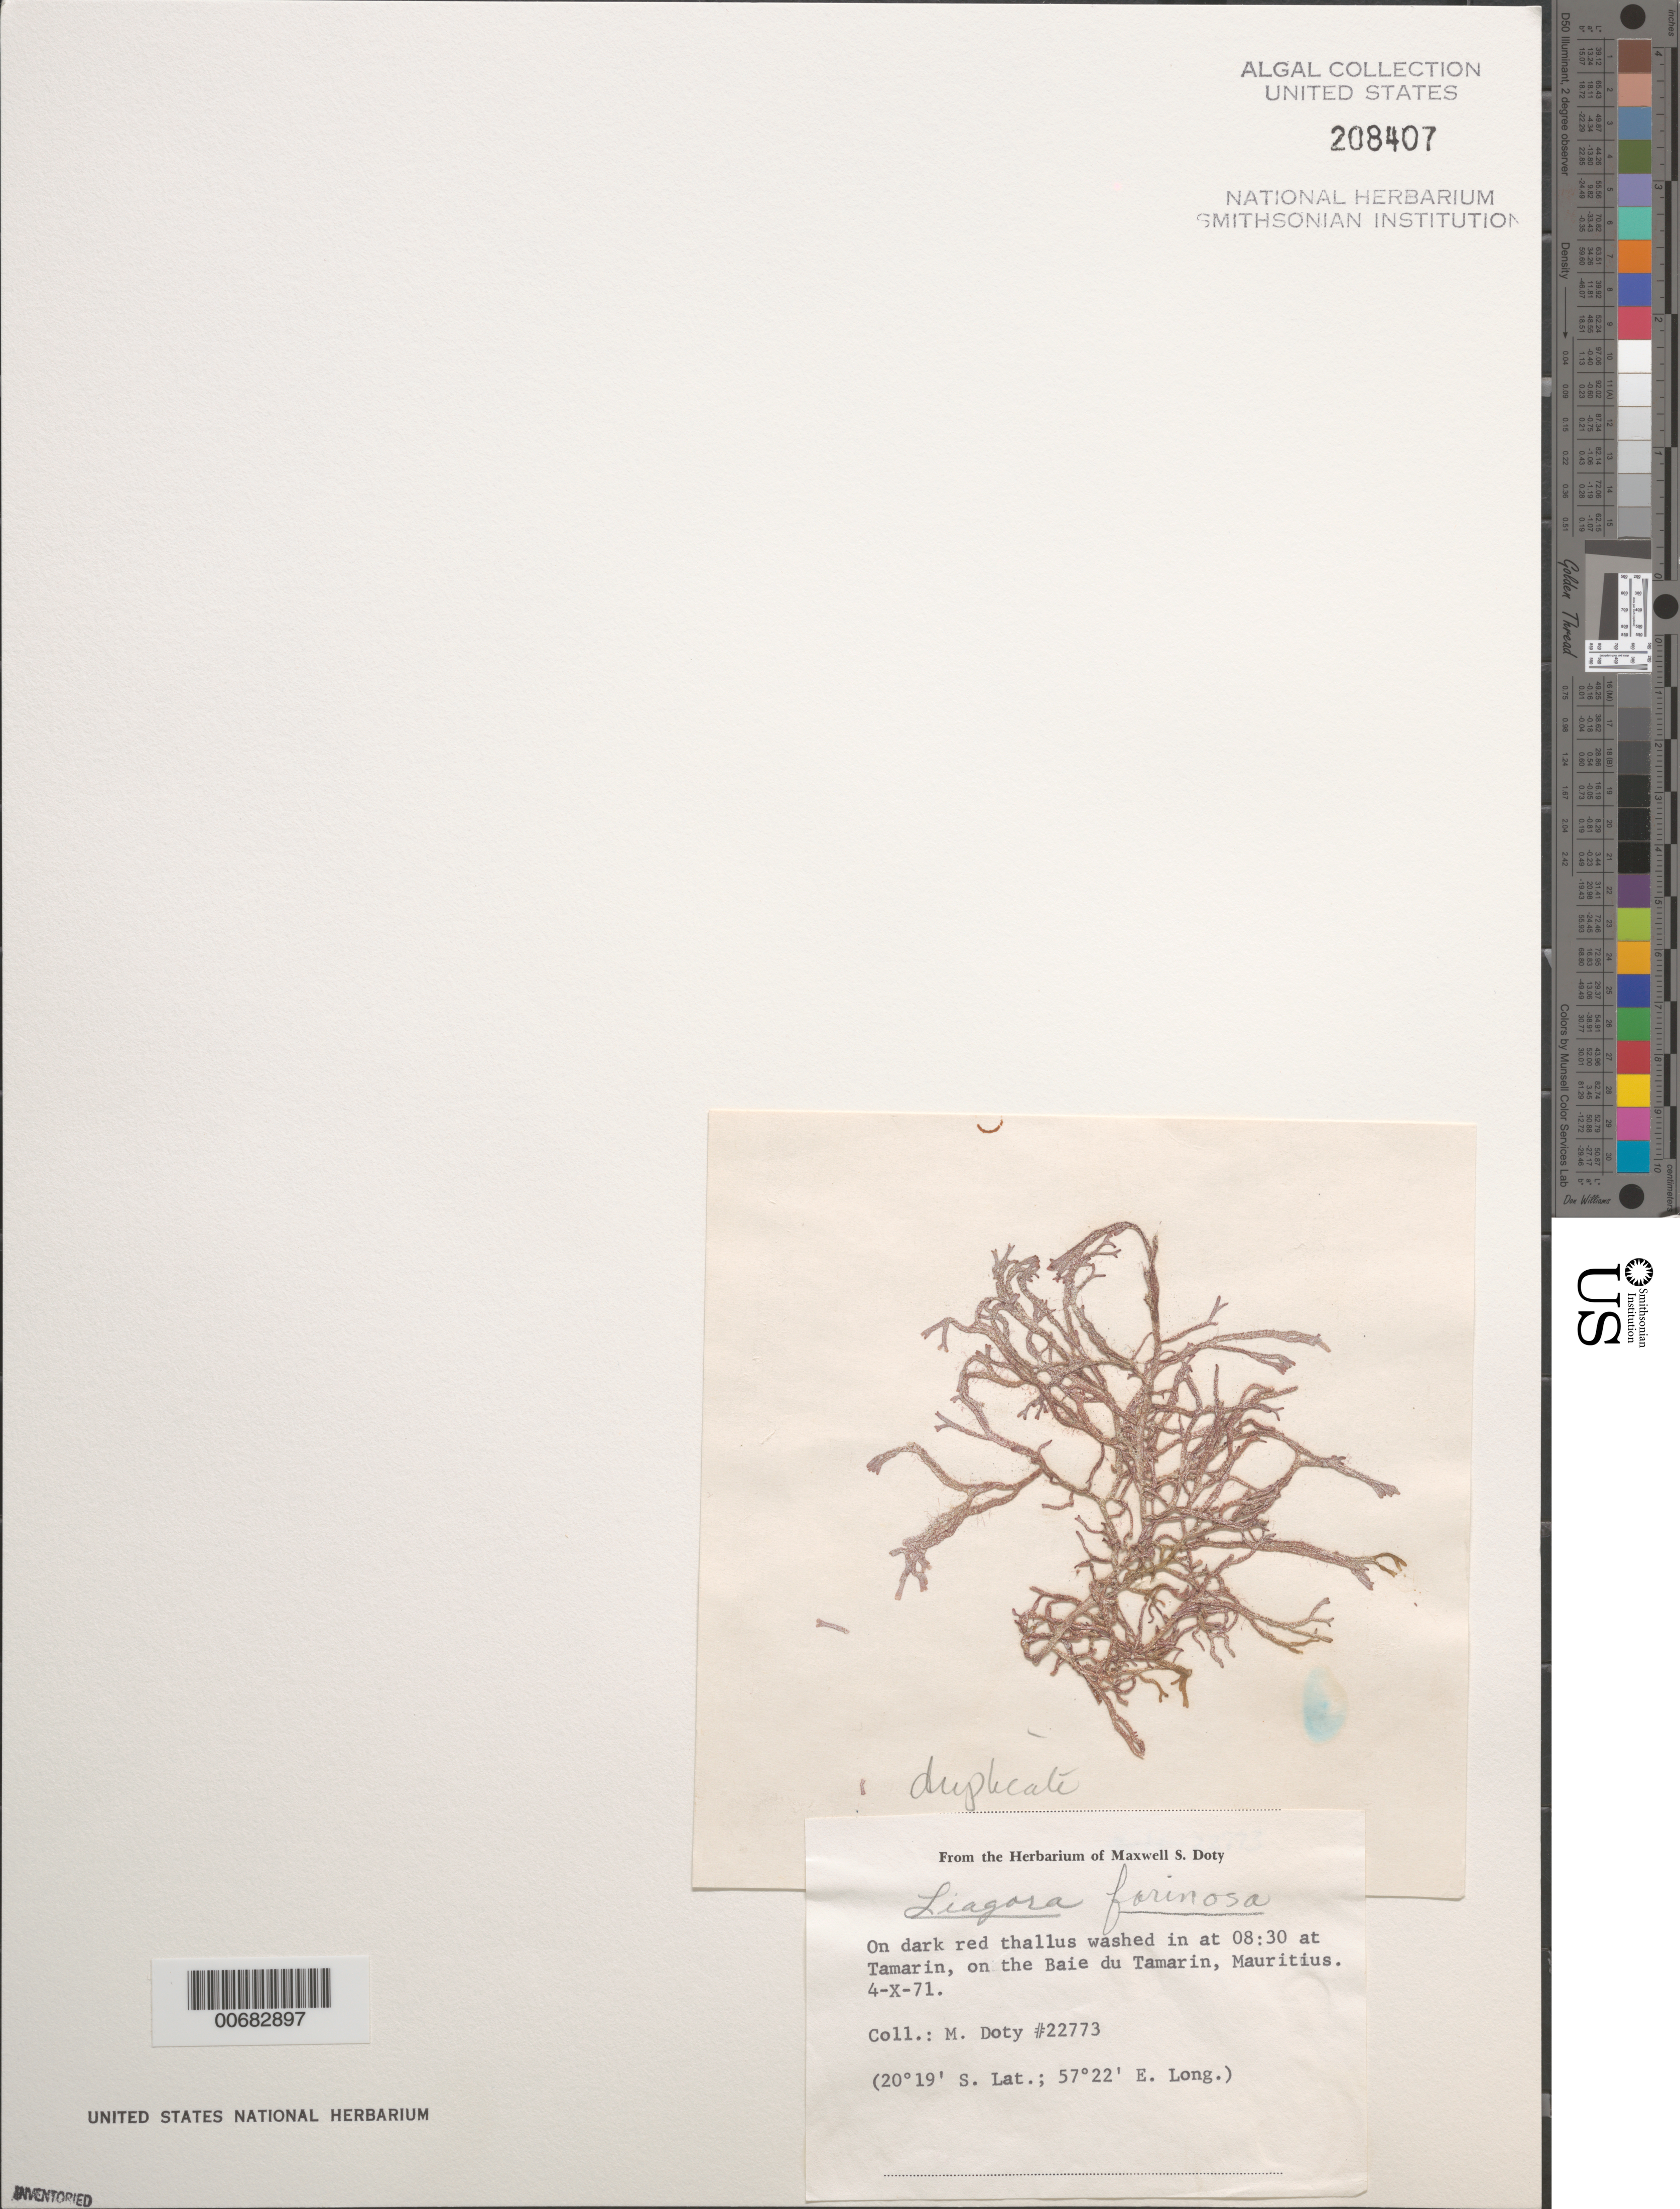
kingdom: Plantae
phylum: Rhodophyta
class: Florideophyceae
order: Nemaliales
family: Liagoraceae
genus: Liagora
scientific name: Liagora farinosa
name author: J.V.Lamouroux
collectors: M. S. Doty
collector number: MSD 22773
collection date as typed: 04 Oct 1971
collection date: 1971-10-04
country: Mauritius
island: Mauritius Island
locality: Tamarin, Baie du Tamarin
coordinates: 20 19' S, 57 22' E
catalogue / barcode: US 208407